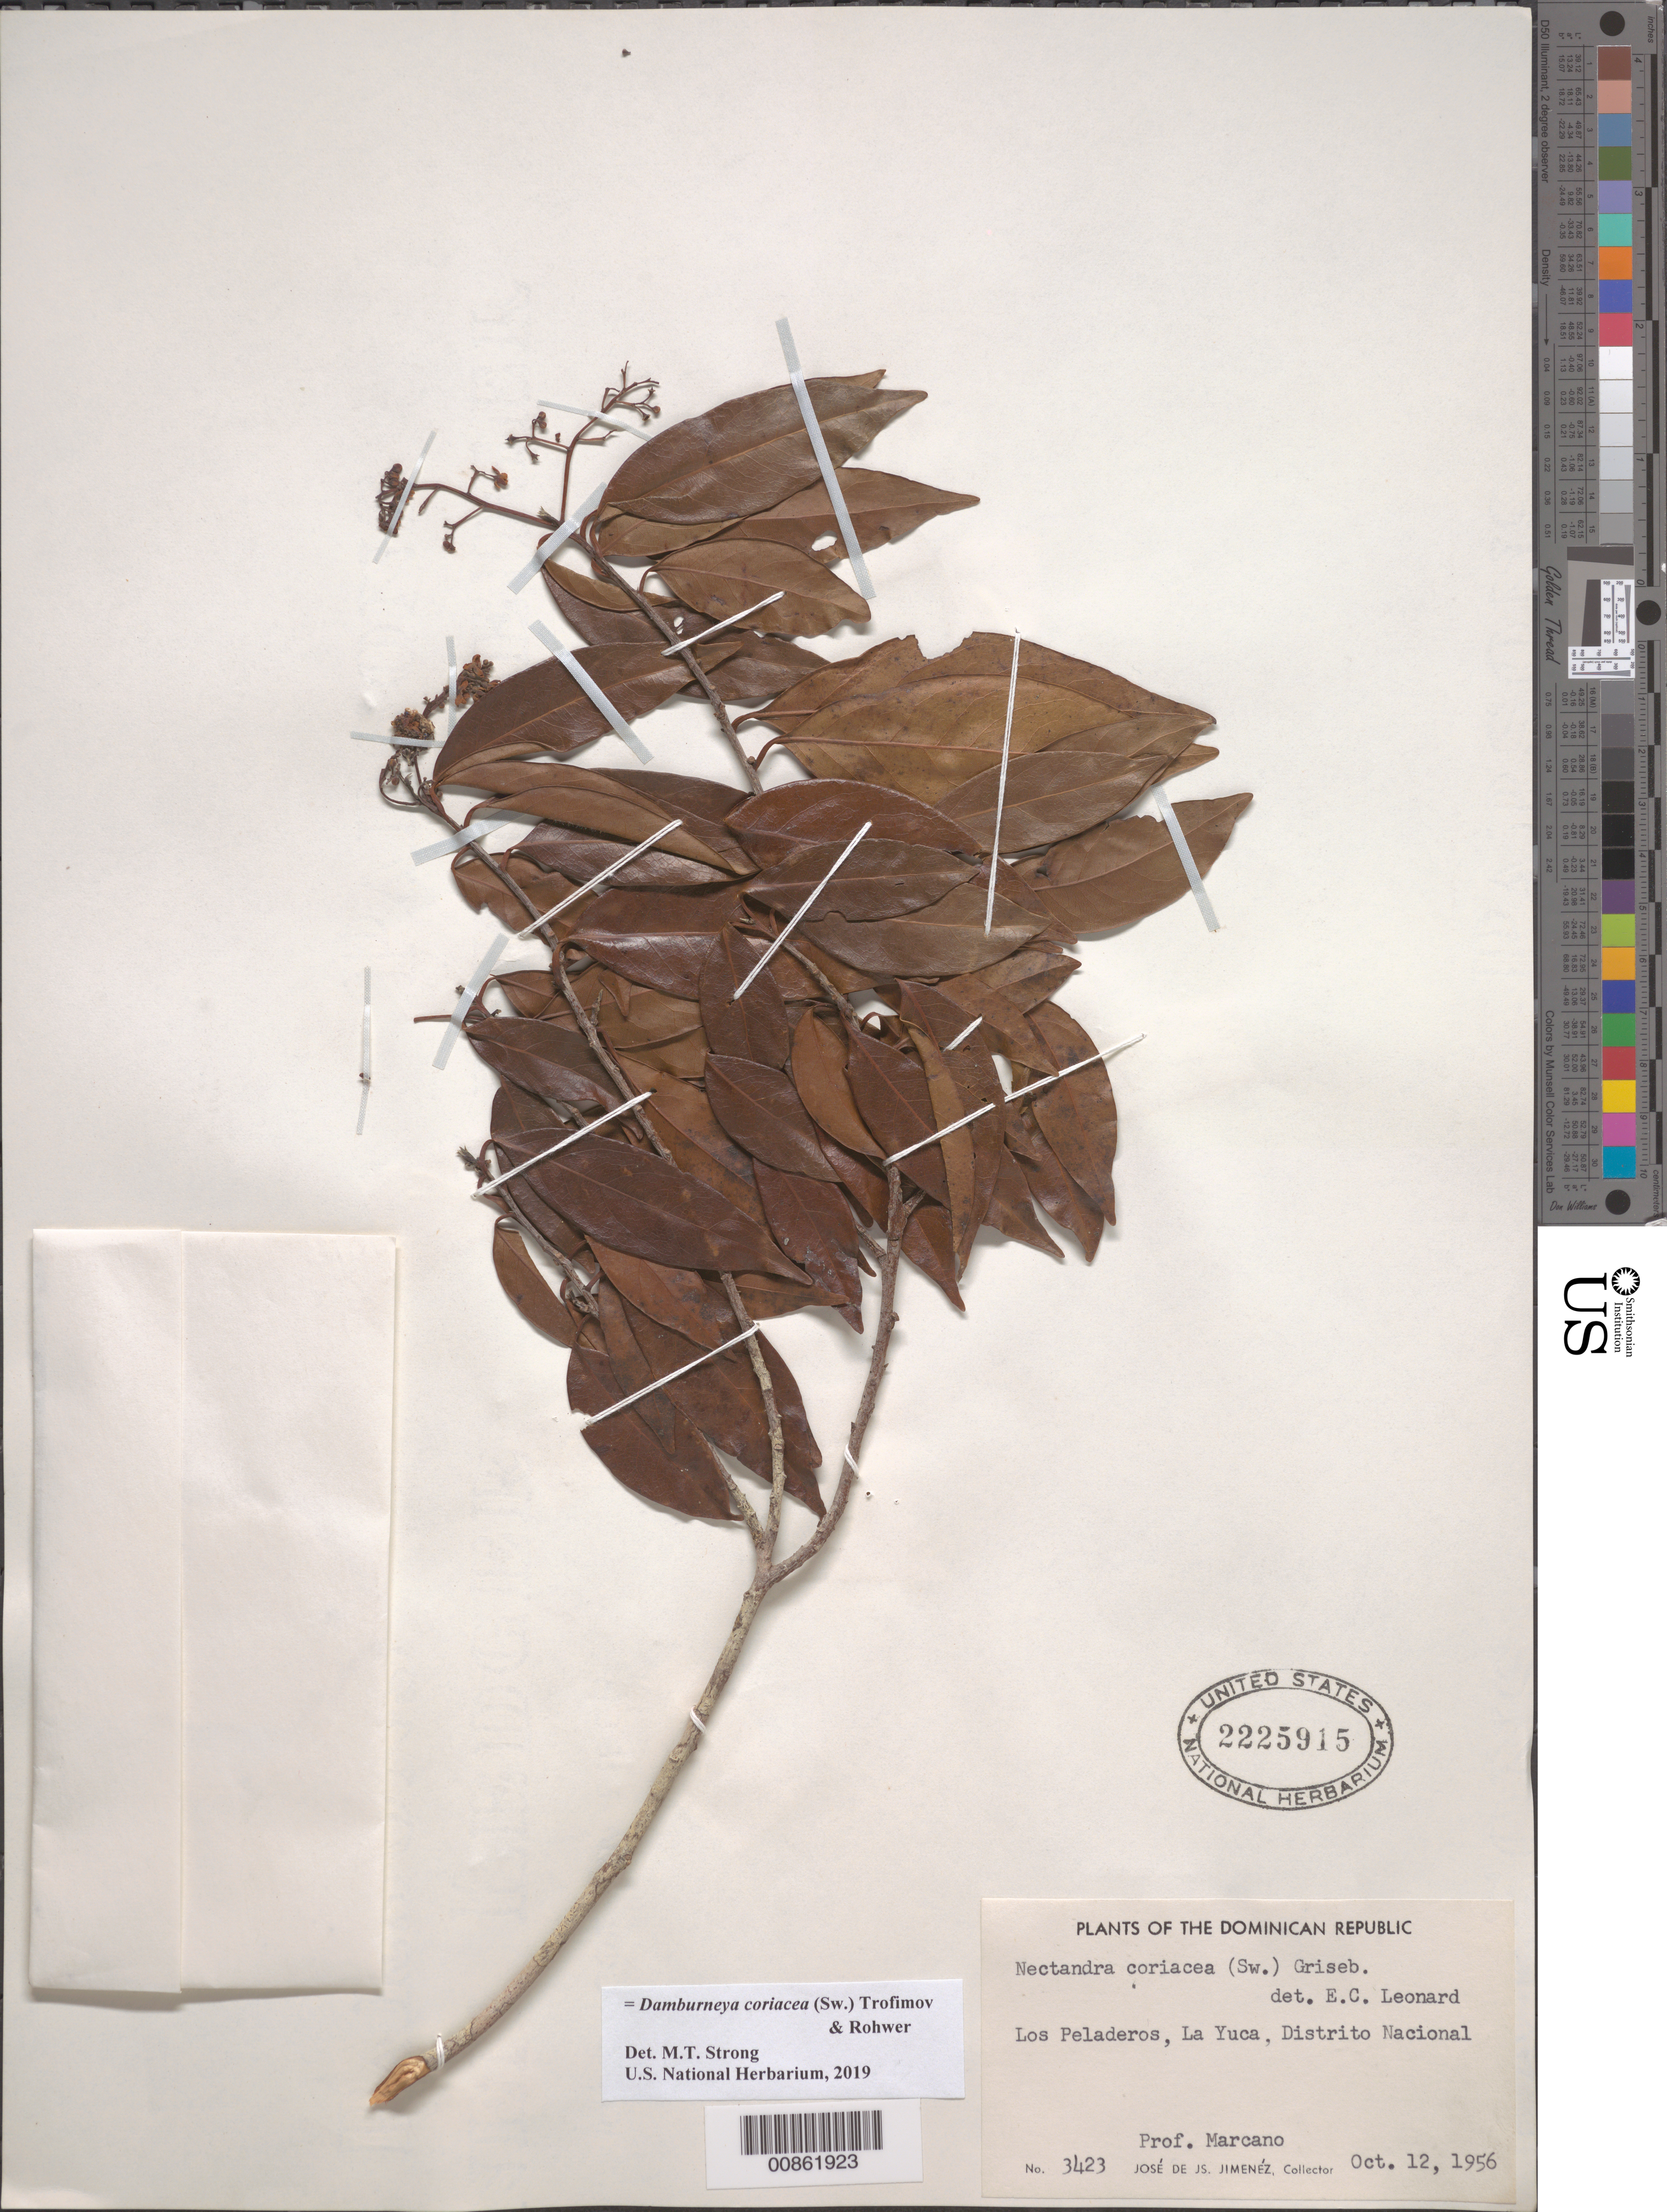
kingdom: Plantae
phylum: Tracheophyta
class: Magnoliopsida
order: Laurales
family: Lauraceae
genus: Damburneya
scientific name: Damburneya coriacea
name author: (Sw.) Trofimov & Rohwer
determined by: Strong, M. T., (US), Smithsonian Institution - National Museum of Natural History (UNITED STATES)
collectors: J. J. Jiménez Almonte & E. J. Marcano F.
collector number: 3423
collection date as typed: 12 Oct 1956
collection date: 1956-10-12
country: Dominican Republic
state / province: Distrito Nacional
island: Hispaniola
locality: Los Peladeros, La Yuca.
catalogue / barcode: US 2225915